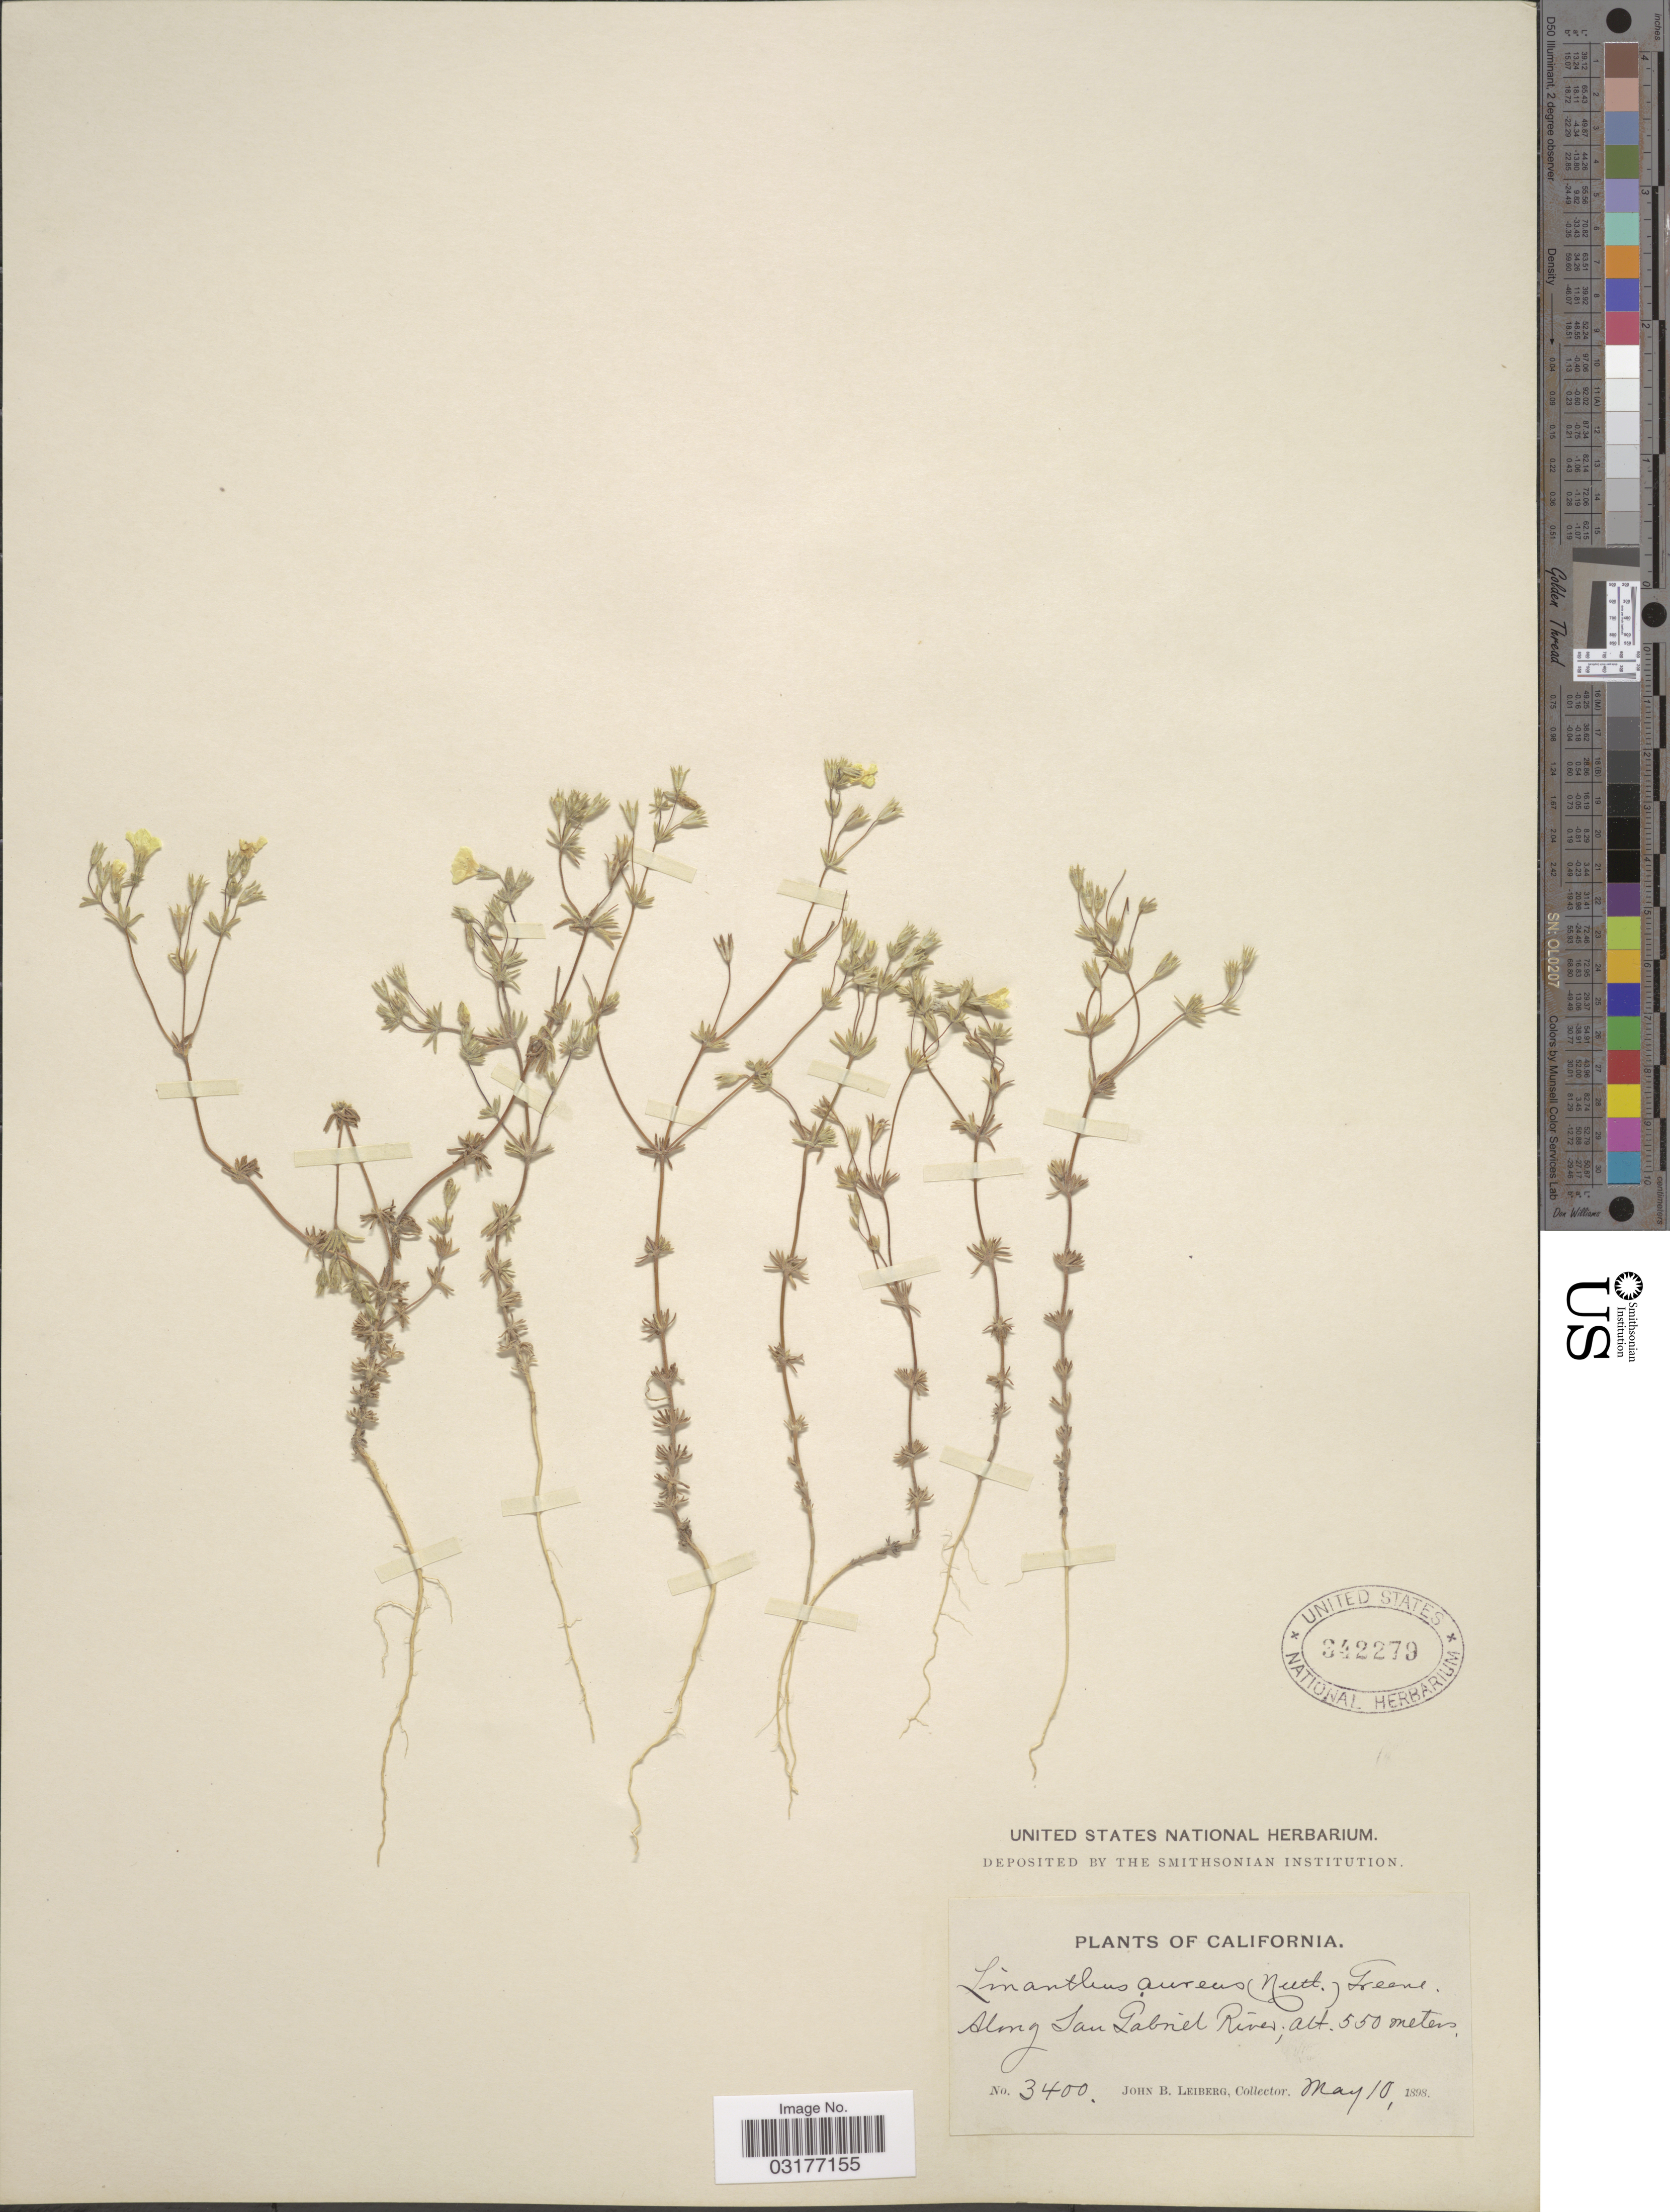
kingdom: Plantae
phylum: Tracheophyta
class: Magnoliopsida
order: Ericales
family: Polemoniaceae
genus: Leptosiphon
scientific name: Leptosiphon chrysanthus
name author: J.M. Porter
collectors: J. B. Leiberg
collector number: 3400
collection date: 1898-05-10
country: United States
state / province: California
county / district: Los Angeles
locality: Along San Gabriel River.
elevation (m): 550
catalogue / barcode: US 342279